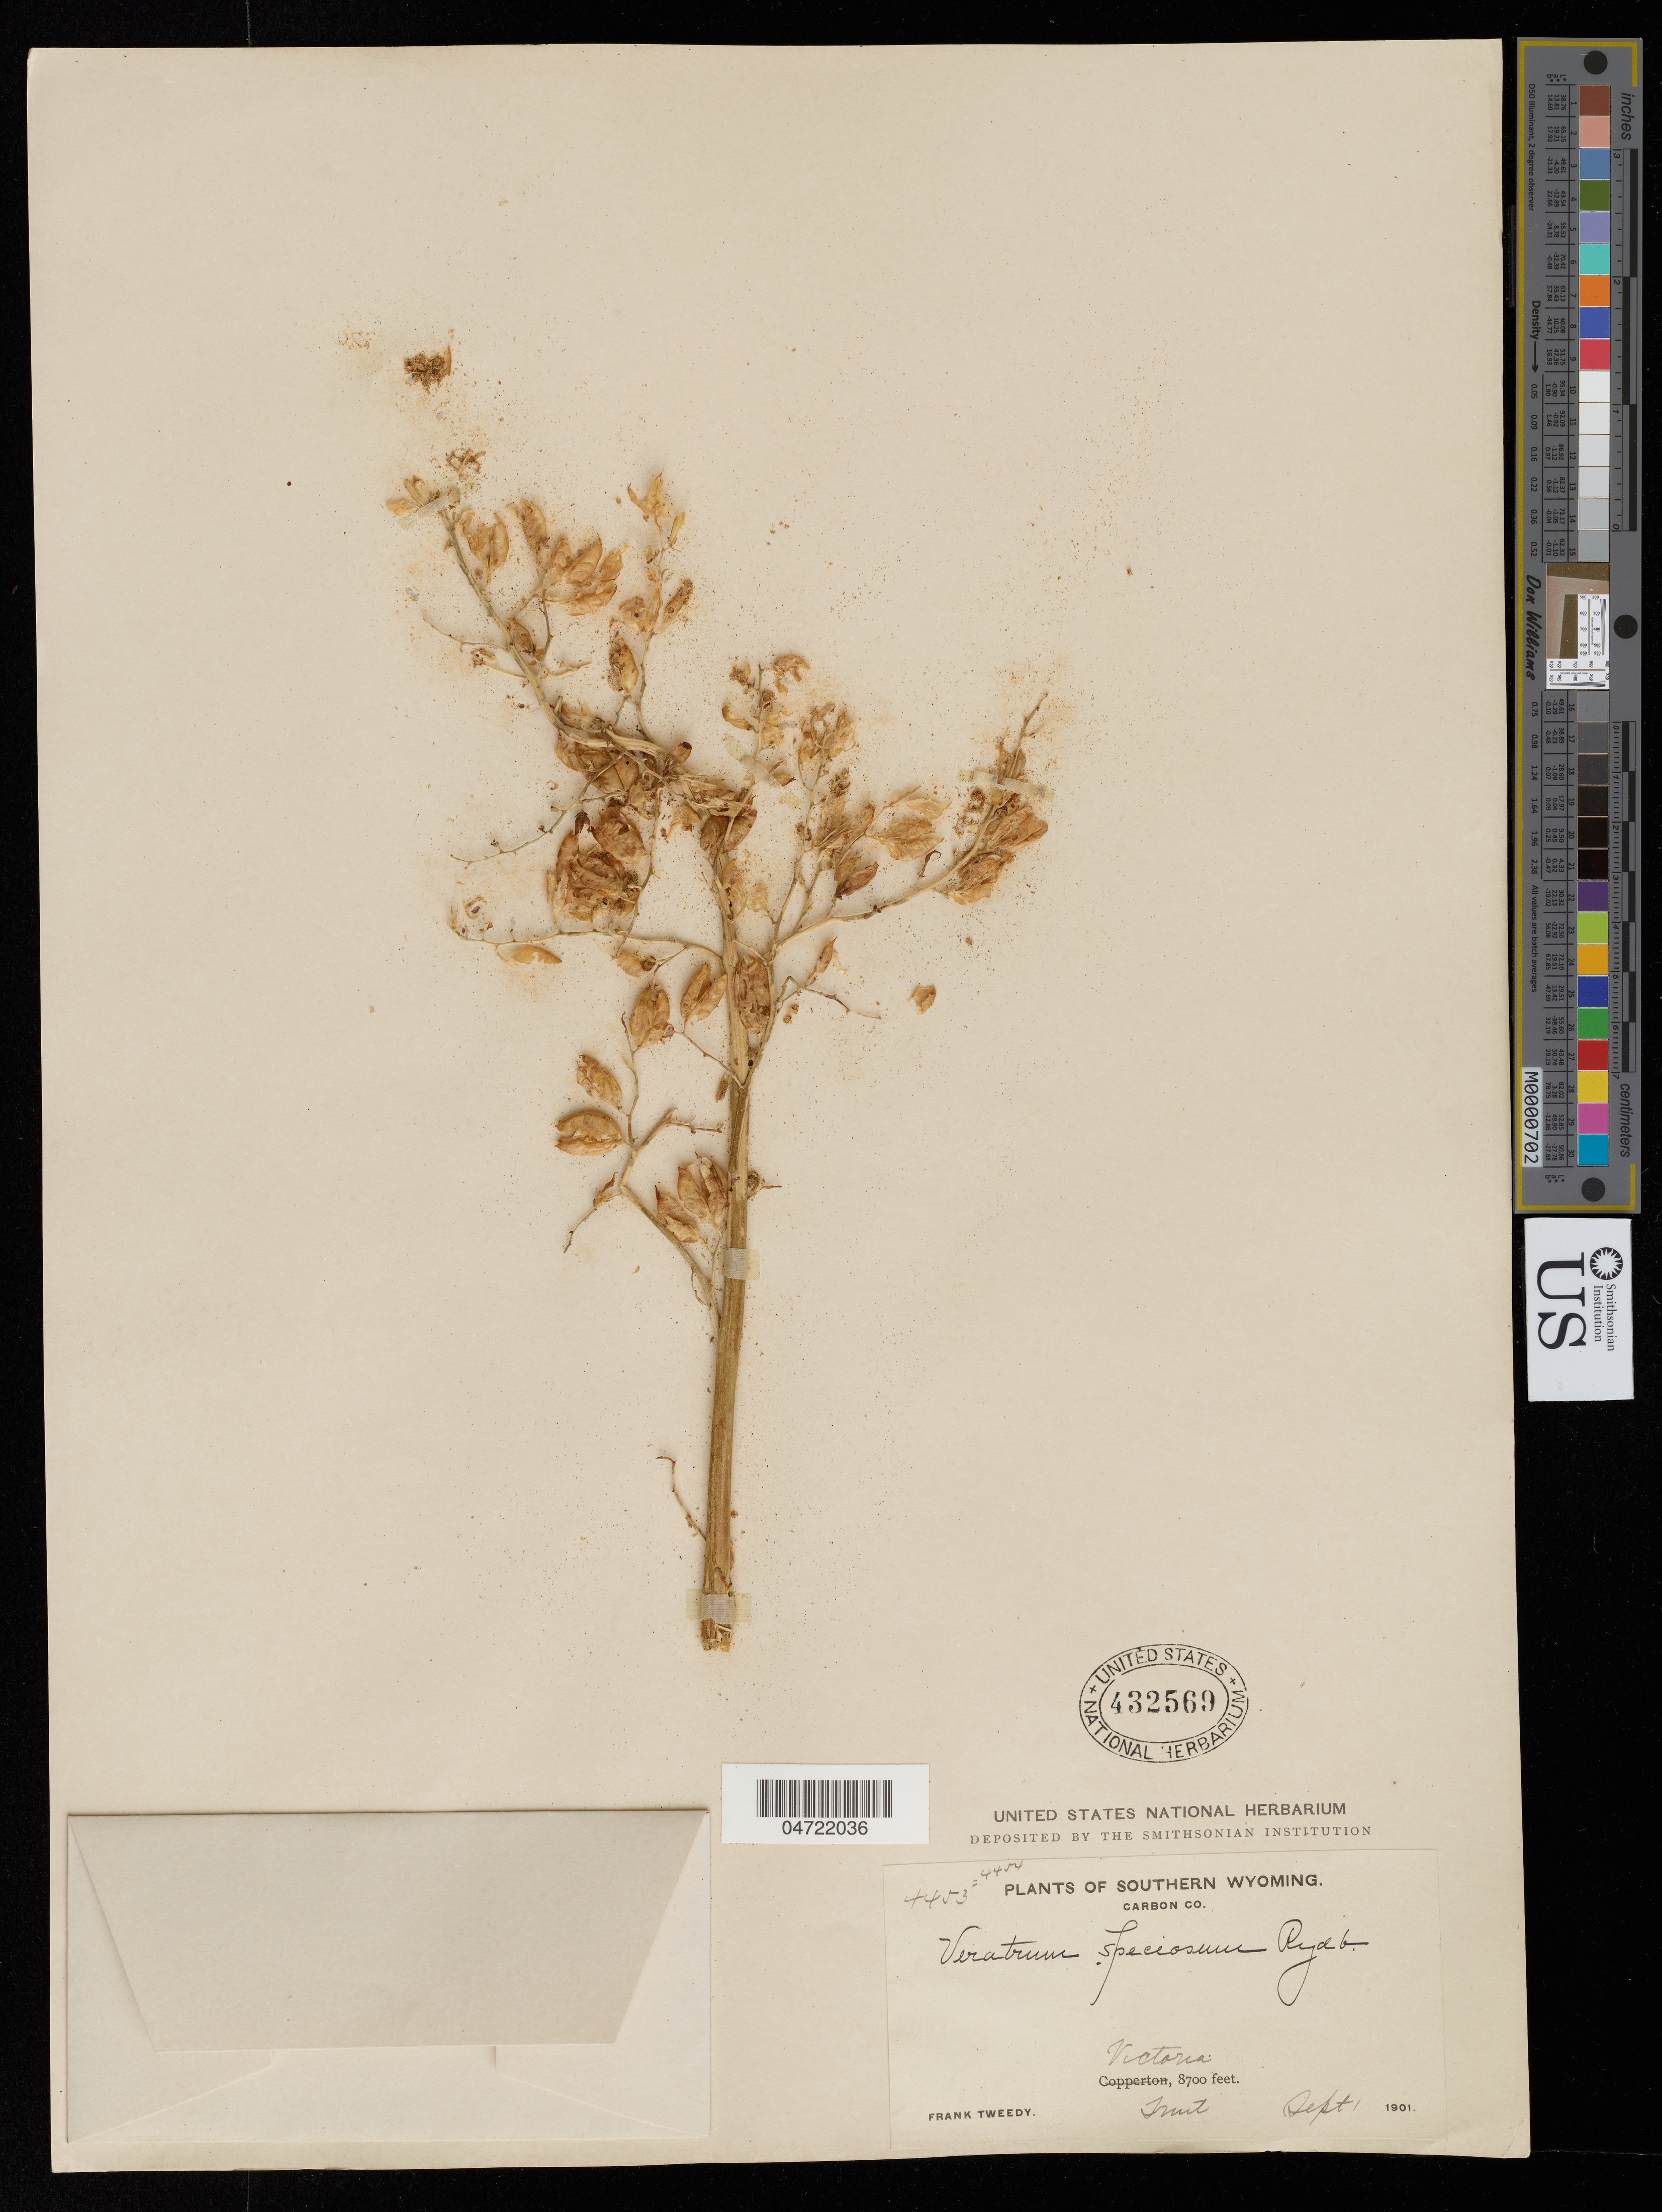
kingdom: Plantae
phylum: Tracheophyta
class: Liliopsida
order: Liliales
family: Melanthiaceae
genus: Veratrum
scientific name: Veratrum speciosum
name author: Rydb.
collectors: F. Tweedy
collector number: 4453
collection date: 1901-09-01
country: United States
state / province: Colorado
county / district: Carbon County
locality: Victoria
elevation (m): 2652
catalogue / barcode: US 432569